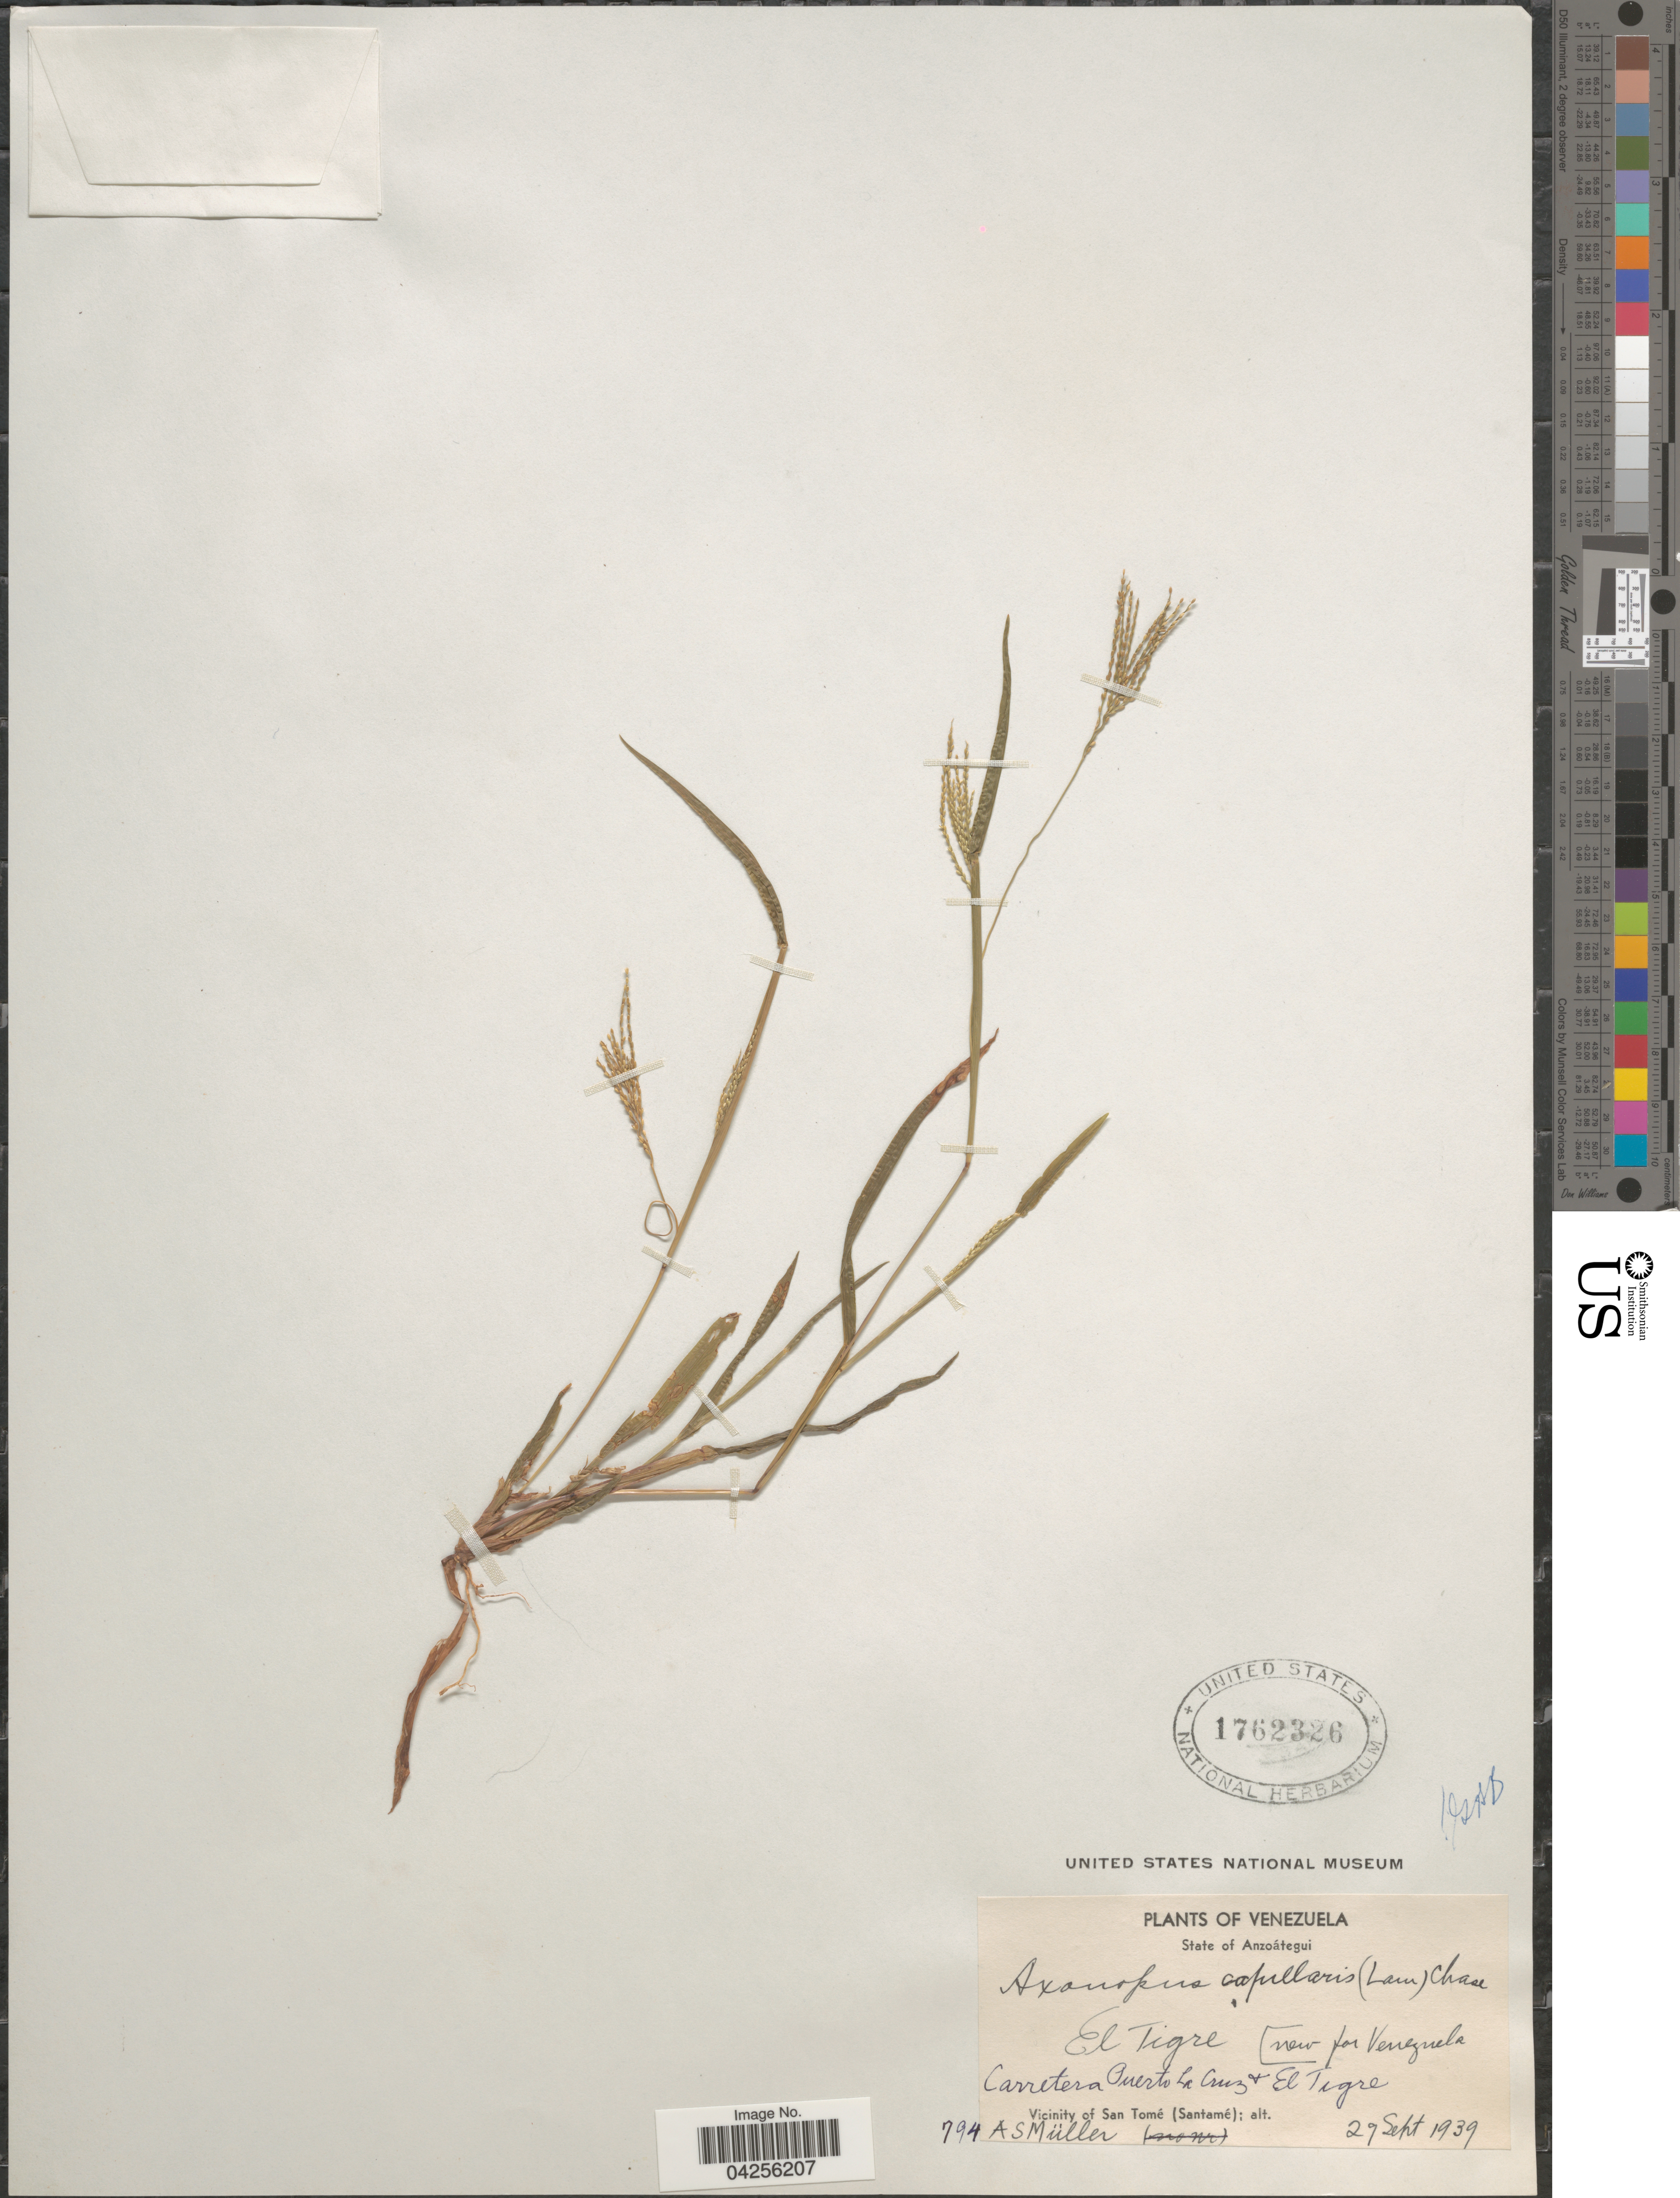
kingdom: Plantae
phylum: Tracheophyta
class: Liliopsida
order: Poales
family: Poaceae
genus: Axonopus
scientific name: Axonopus capillaris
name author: (Lam.) Chase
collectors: A. Muller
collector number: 794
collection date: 1939-09-29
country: Venezuela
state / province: Anzoategui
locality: El Tigre. Carretera Puerto La Cruz + El Tigre. Vicinity of San Tomé (Santamé).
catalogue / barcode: US 1762326